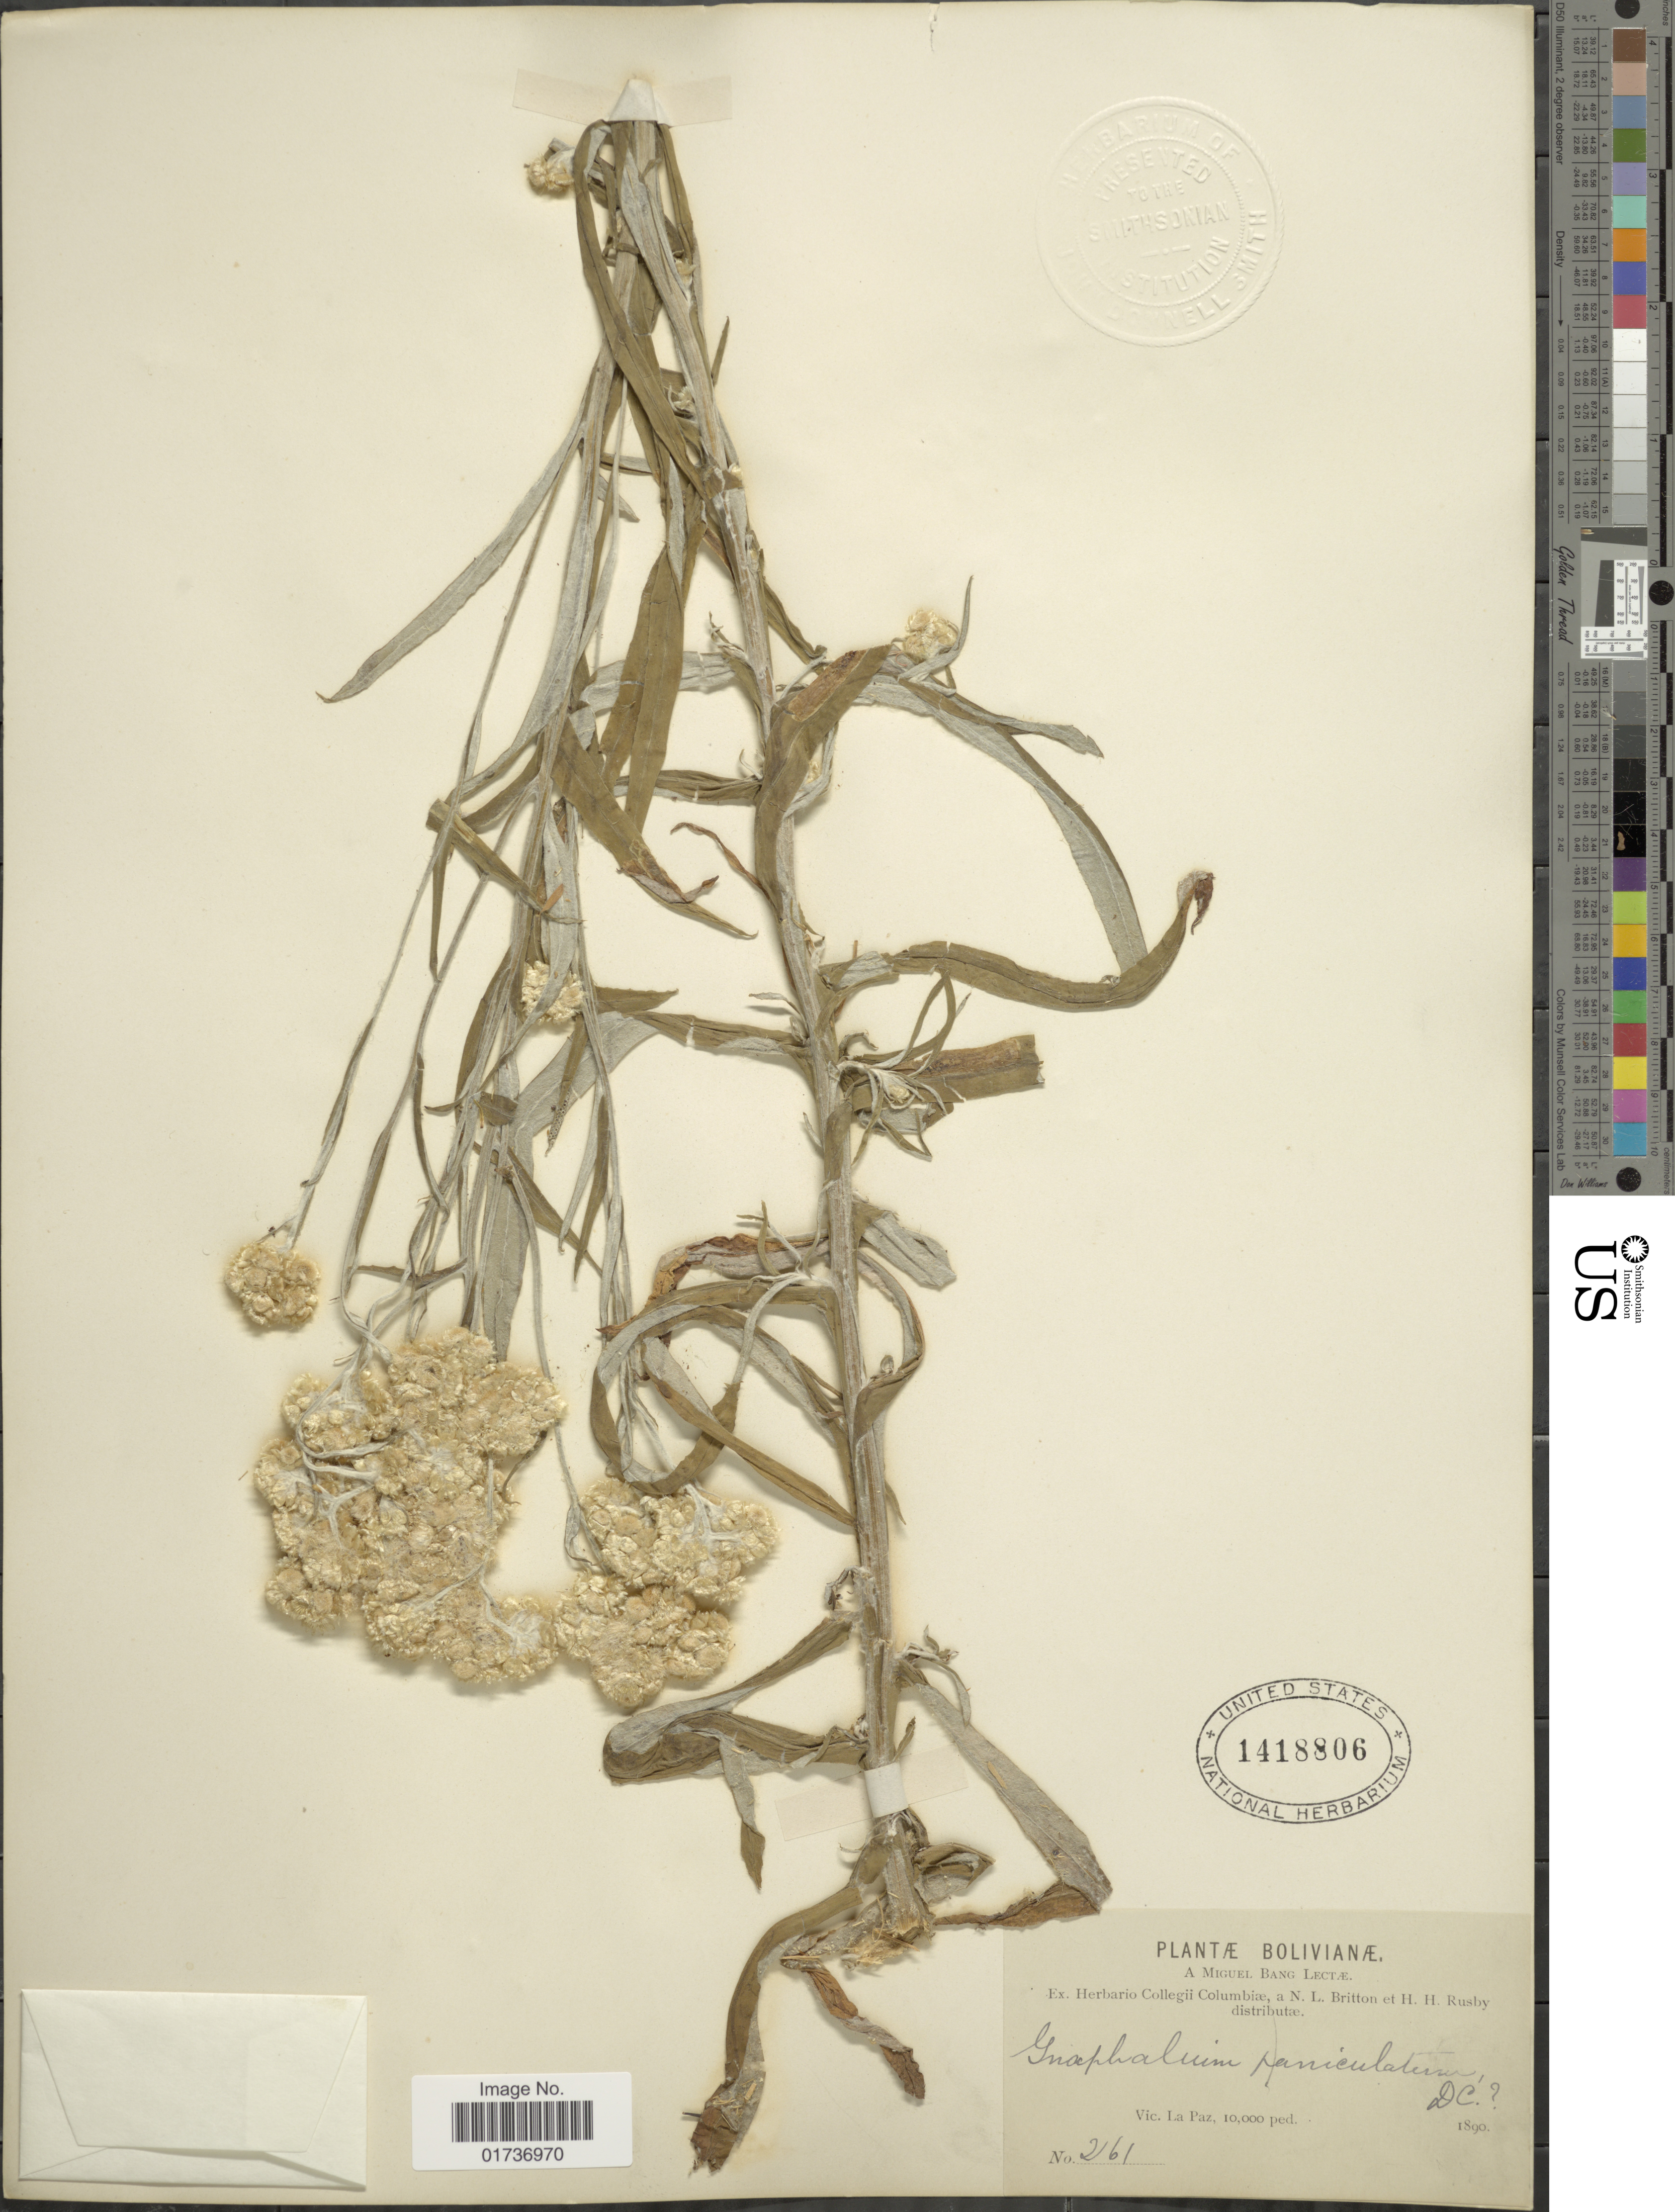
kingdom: Plantae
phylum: Tracheophyta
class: Magnoliopsida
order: Asterales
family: Asteraceae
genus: Gnaphalium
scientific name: Gnaphalium cheiranthifolium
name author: Bertero ex Lam.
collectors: M. Bang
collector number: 261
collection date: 1890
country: Bolivia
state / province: La Paz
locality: Vic La Paz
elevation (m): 3048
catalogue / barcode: US 1418806